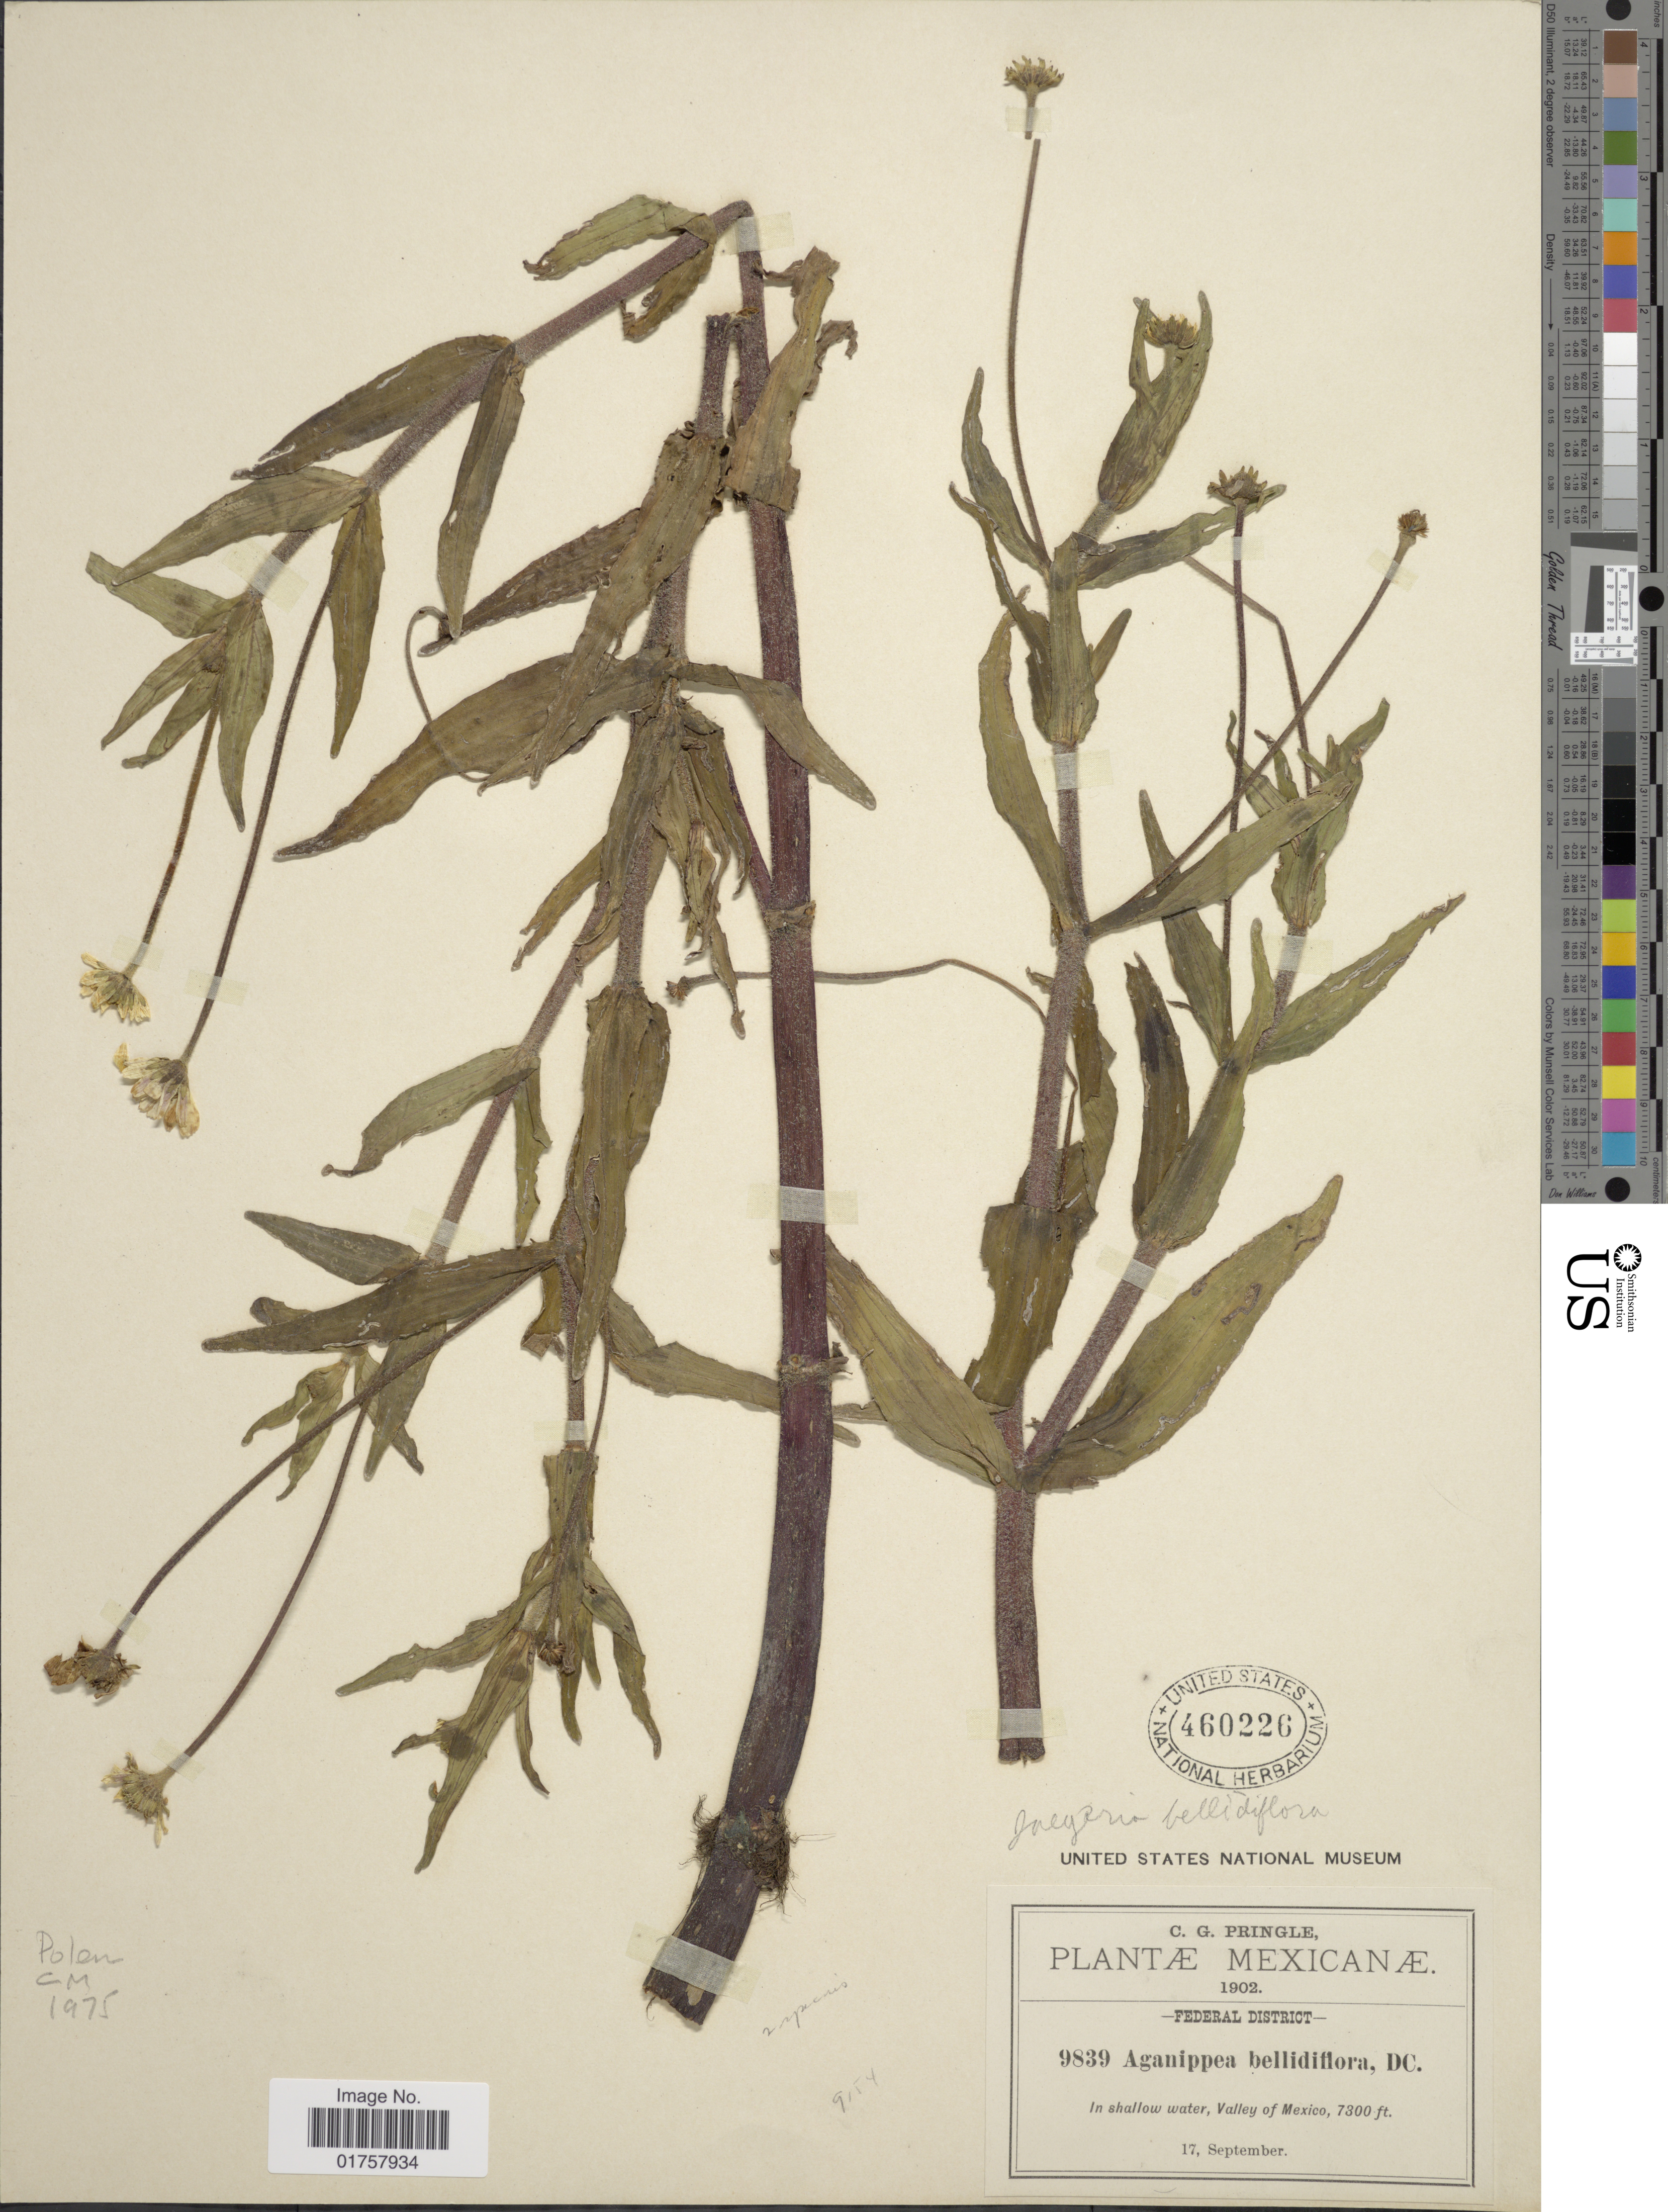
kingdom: Plantae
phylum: Tracheophyta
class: Magnoliopsida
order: Asterales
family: Asteraceae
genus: Jaegeria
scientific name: Jaegeria bellidiflora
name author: (Moc. & Sessé ex DC.) A.M. Torres & Beaman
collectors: C. G. Pringle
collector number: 9839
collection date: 1902-09-17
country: Mexico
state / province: Distrito Federal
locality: In shallow water, Valley of Mexico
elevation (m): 2225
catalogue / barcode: US 460226